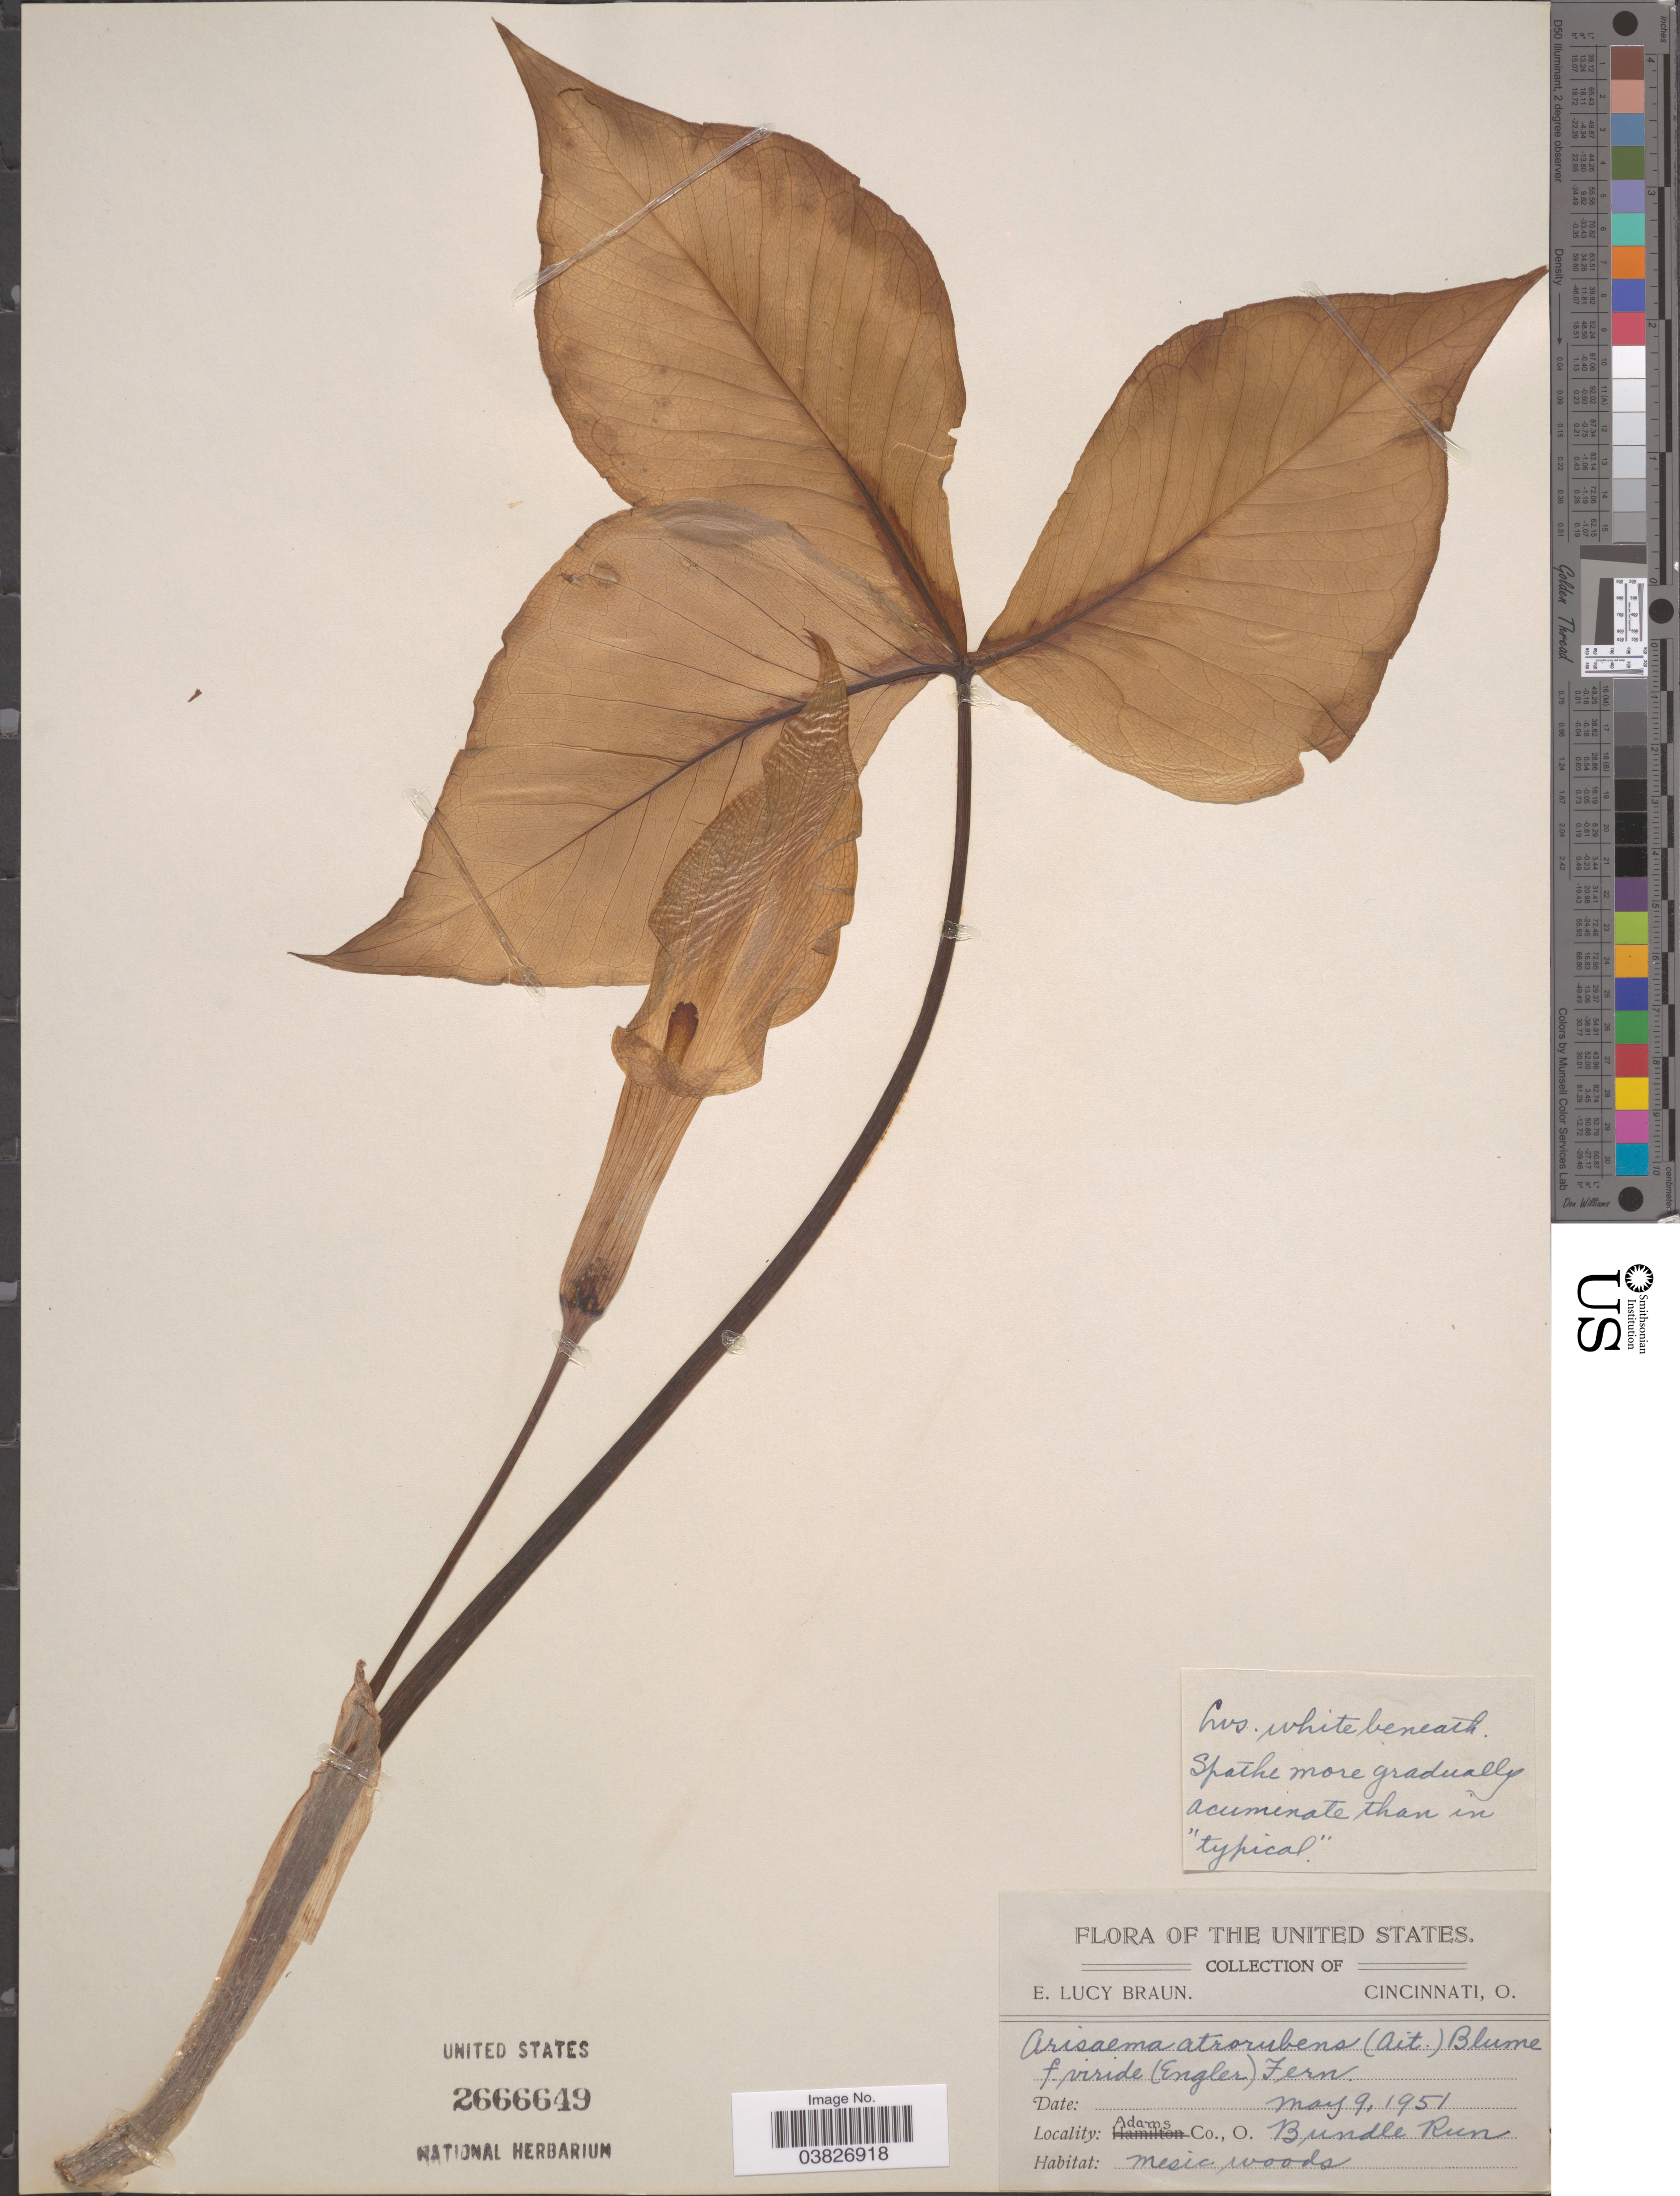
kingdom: Plantae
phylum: Tracheophyta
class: Liliopsida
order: Alismatales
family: Araceae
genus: Arisaema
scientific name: Arisaema atrorubens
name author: (Aiton) Blume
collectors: E. L. Braun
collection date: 1951-05-09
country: United States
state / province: Ohio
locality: Adams Co., Bundle Run.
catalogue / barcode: US 2666649